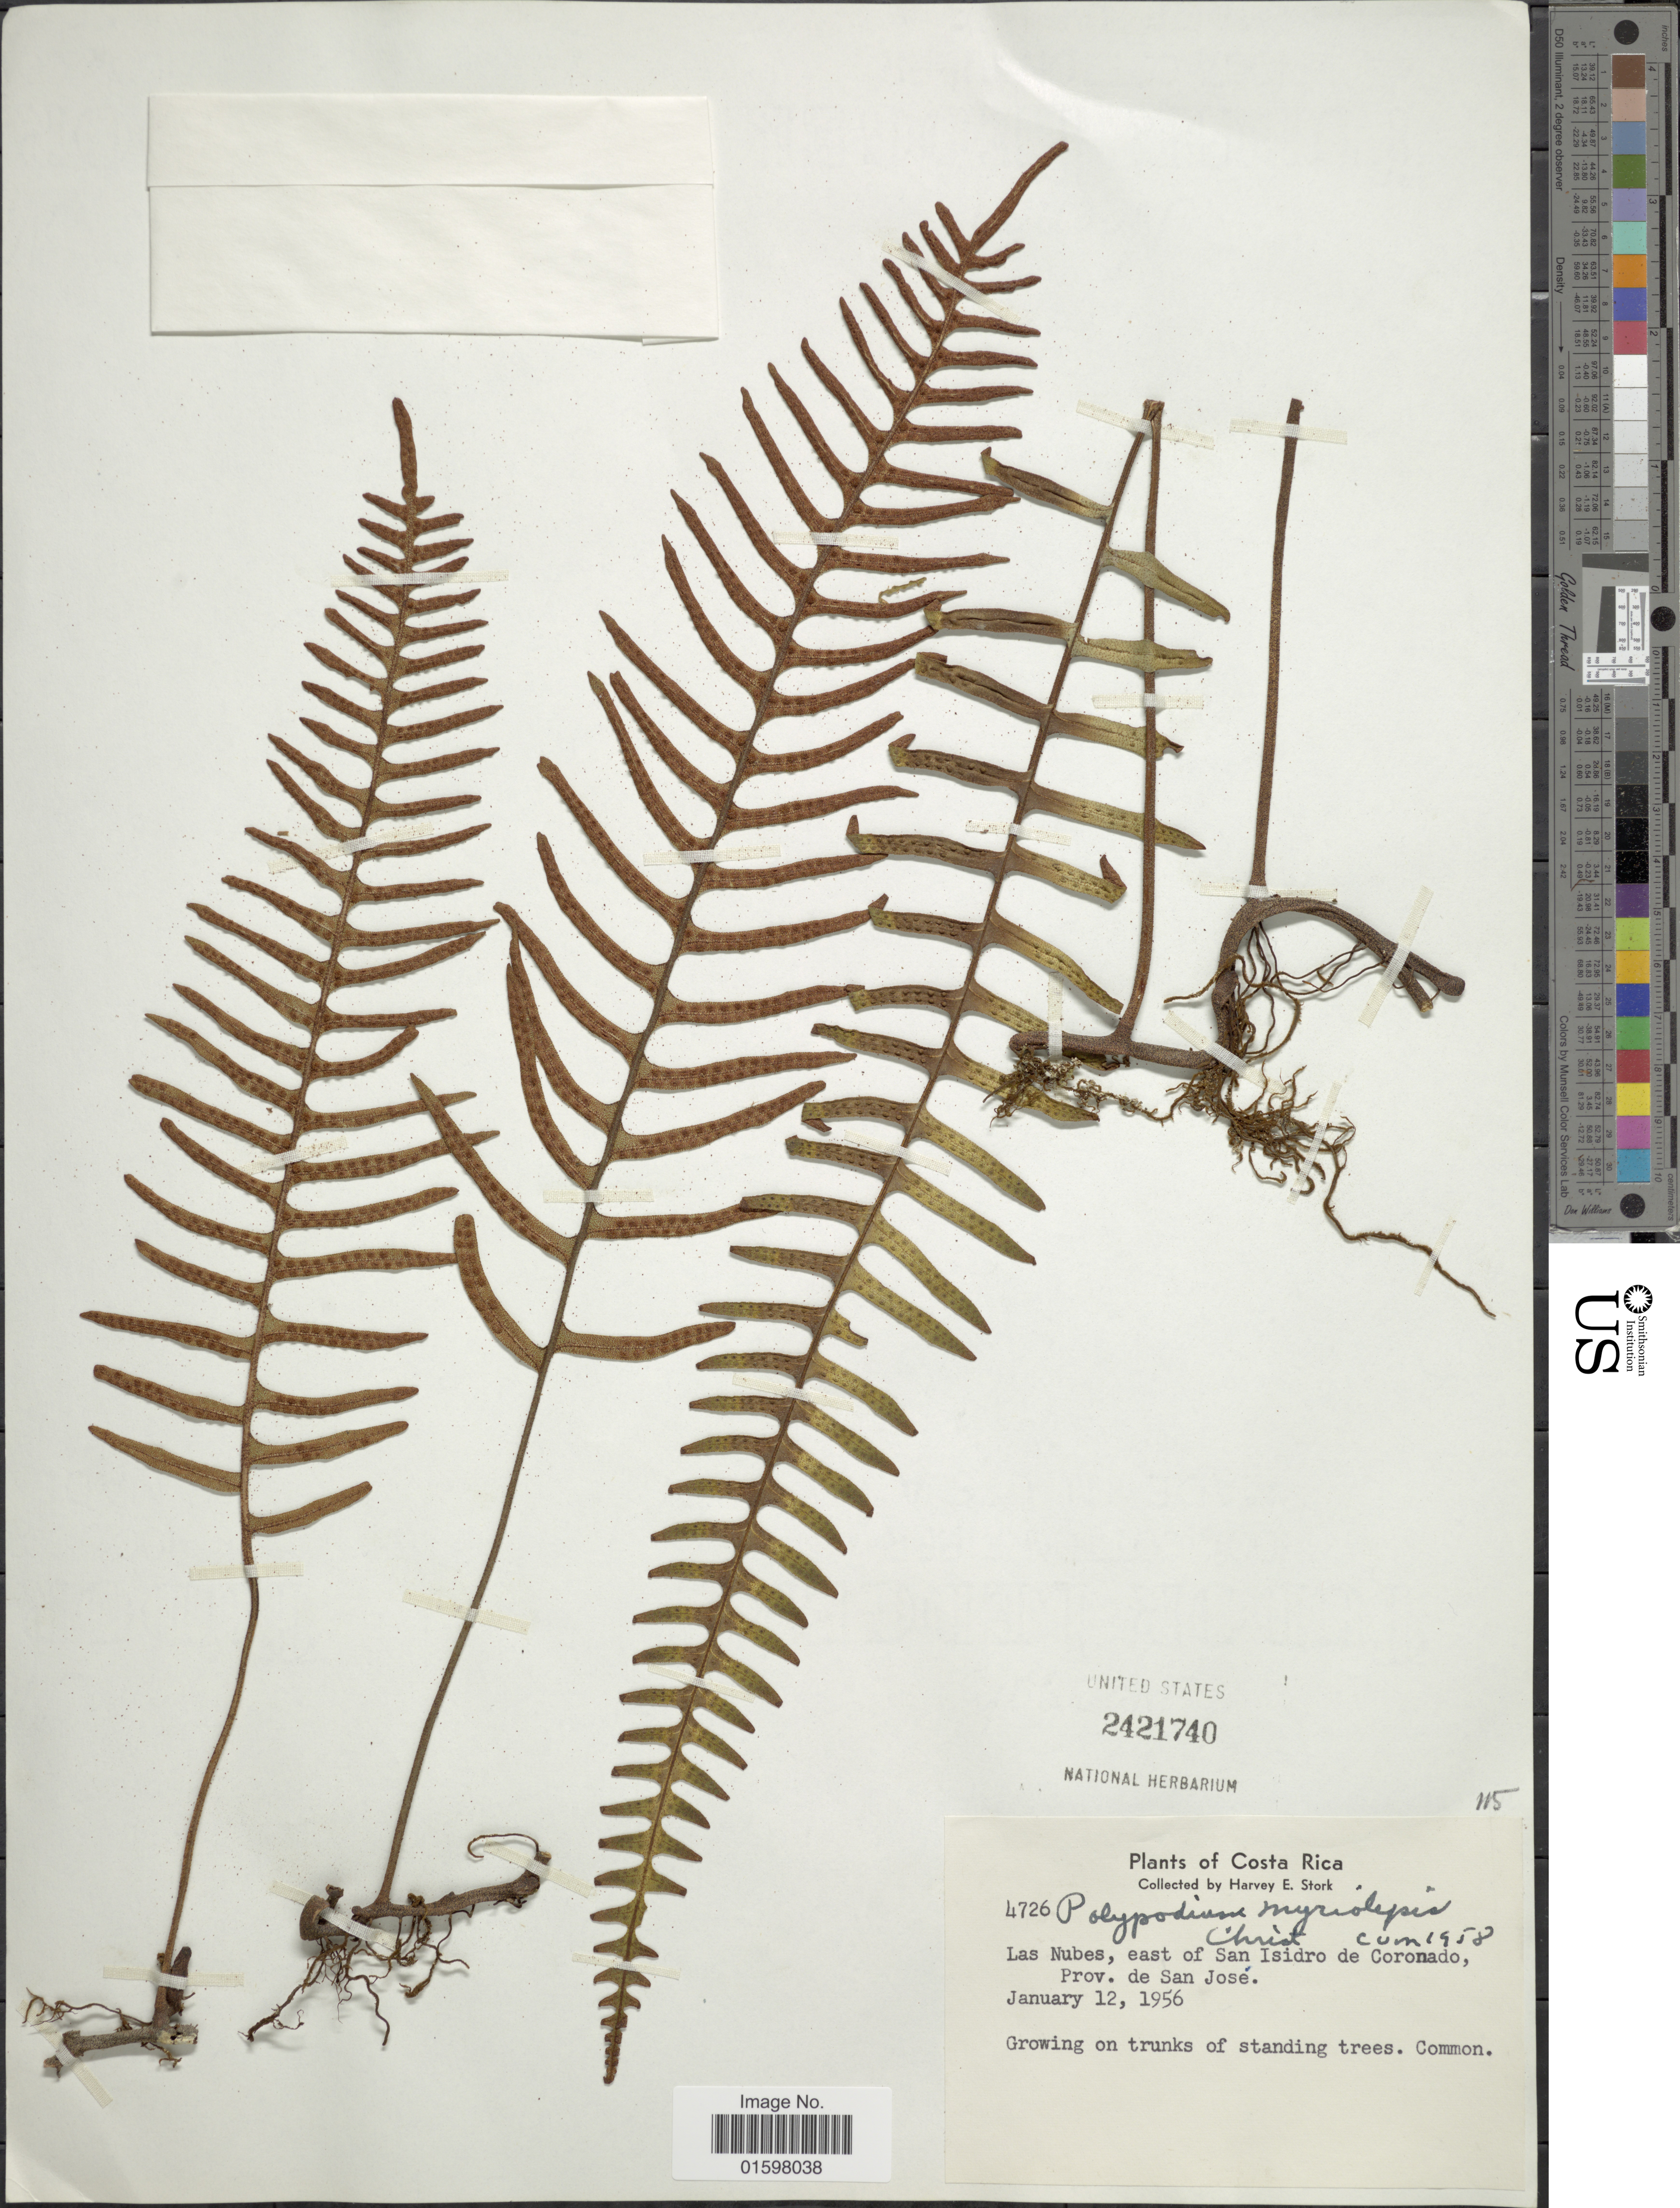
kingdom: Plantae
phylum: Tracheophyta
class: Polypodiopsida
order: Polypodiales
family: Polypodiaceae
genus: Pleopeltis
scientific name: Pleopeltis myriolepis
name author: (Christ) A.R. Sm. & Tejero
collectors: H. E. Stork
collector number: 4726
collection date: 1956-01-12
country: Costa Rica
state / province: San José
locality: Las Nubes, east of San Isidro de Coronado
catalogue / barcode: US 2421740